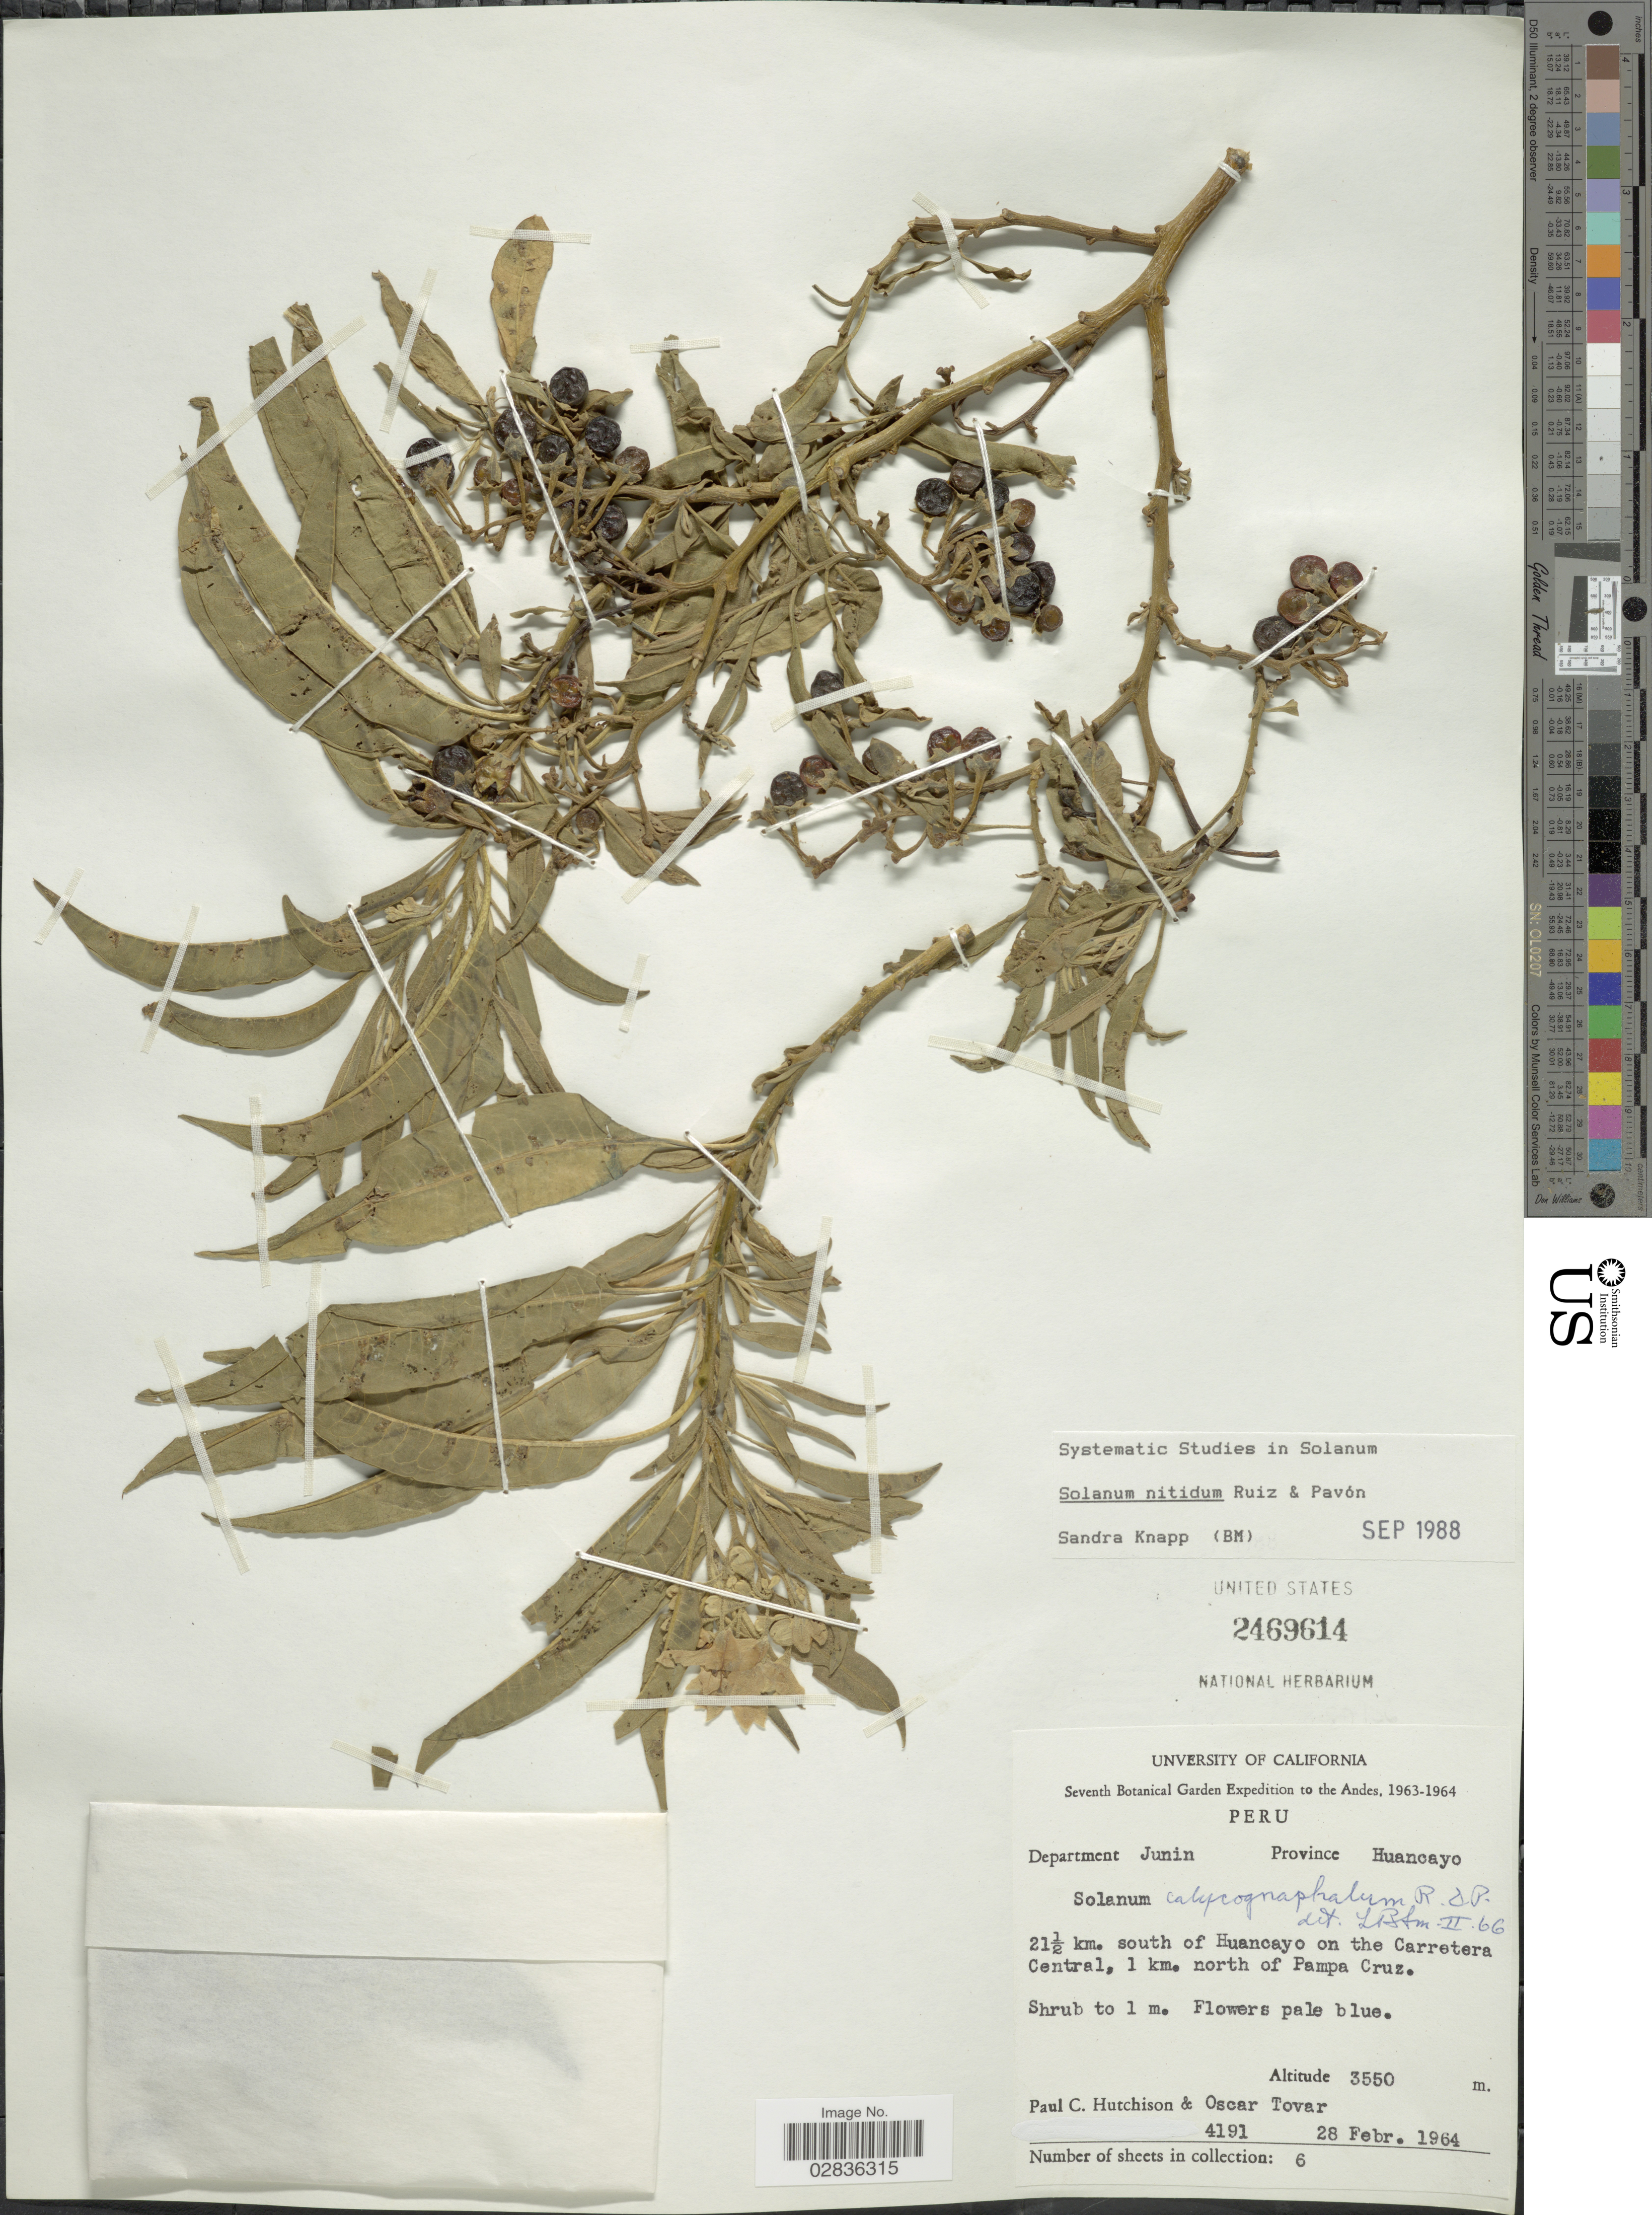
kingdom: Plantae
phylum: Tracheophyta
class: Magnoliopsida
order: Solanales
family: Solanaceae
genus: Solanum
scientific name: Solanum nitidum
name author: Ruiz & Pav.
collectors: P. C. Hutchison & Ó. Tovar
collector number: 4191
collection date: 1964-02-28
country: Peru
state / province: Junín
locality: Andes. Department Junin. Province Huancayo. 21½ km. south of Huancayo on the Carretera Central, 1 km. north of Pampa Cruz.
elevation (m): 3550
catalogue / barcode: US 2469614